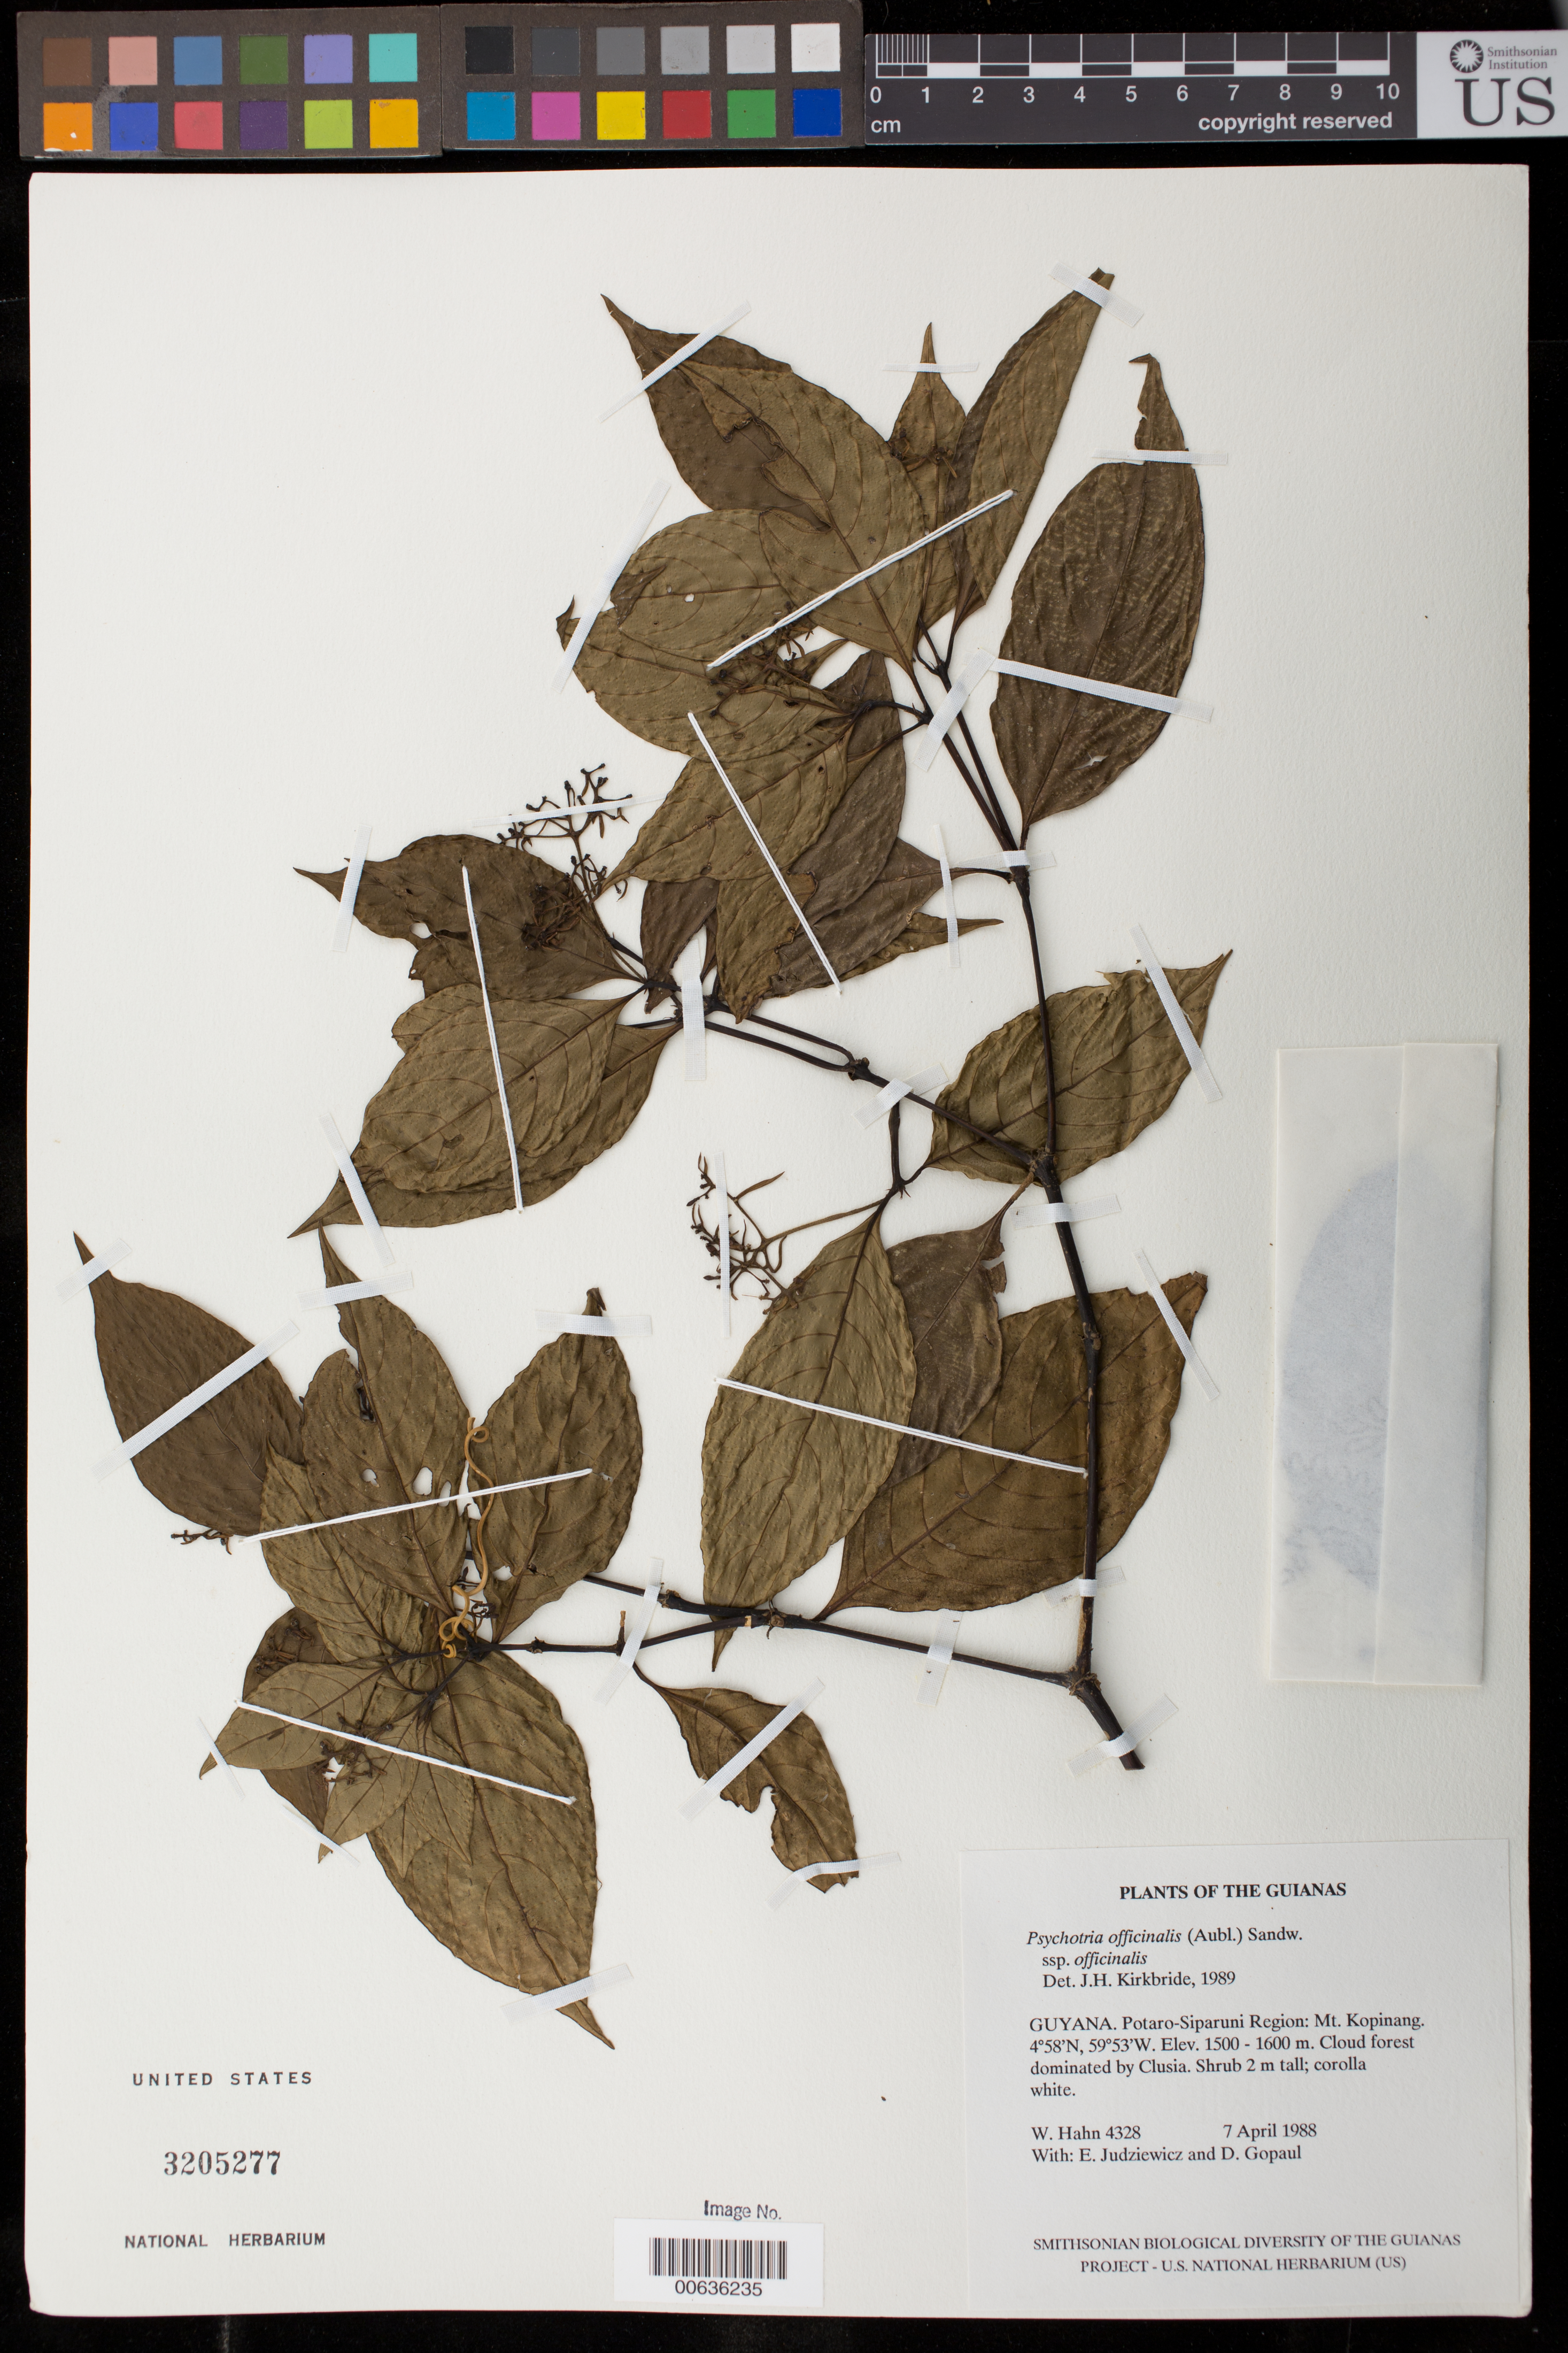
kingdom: Plantae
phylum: Tracheophyta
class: Magnoliopsida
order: Gentianales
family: Rubiaceae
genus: Palicourea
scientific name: Palicourea tenerior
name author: (Cham.) Delprete & J.H. Kirkbr.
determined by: Kirkbride, J. H., Jr.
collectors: W. Hahn, E. J. Judziewicz & D. Gopaul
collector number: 4328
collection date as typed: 7 April 1988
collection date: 1988-04-07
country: Guyana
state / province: Potaro-Siparuni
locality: Mt. Kopinang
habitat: Cloud forest dominated by Clusia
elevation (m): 1500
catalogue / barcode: US 3205277